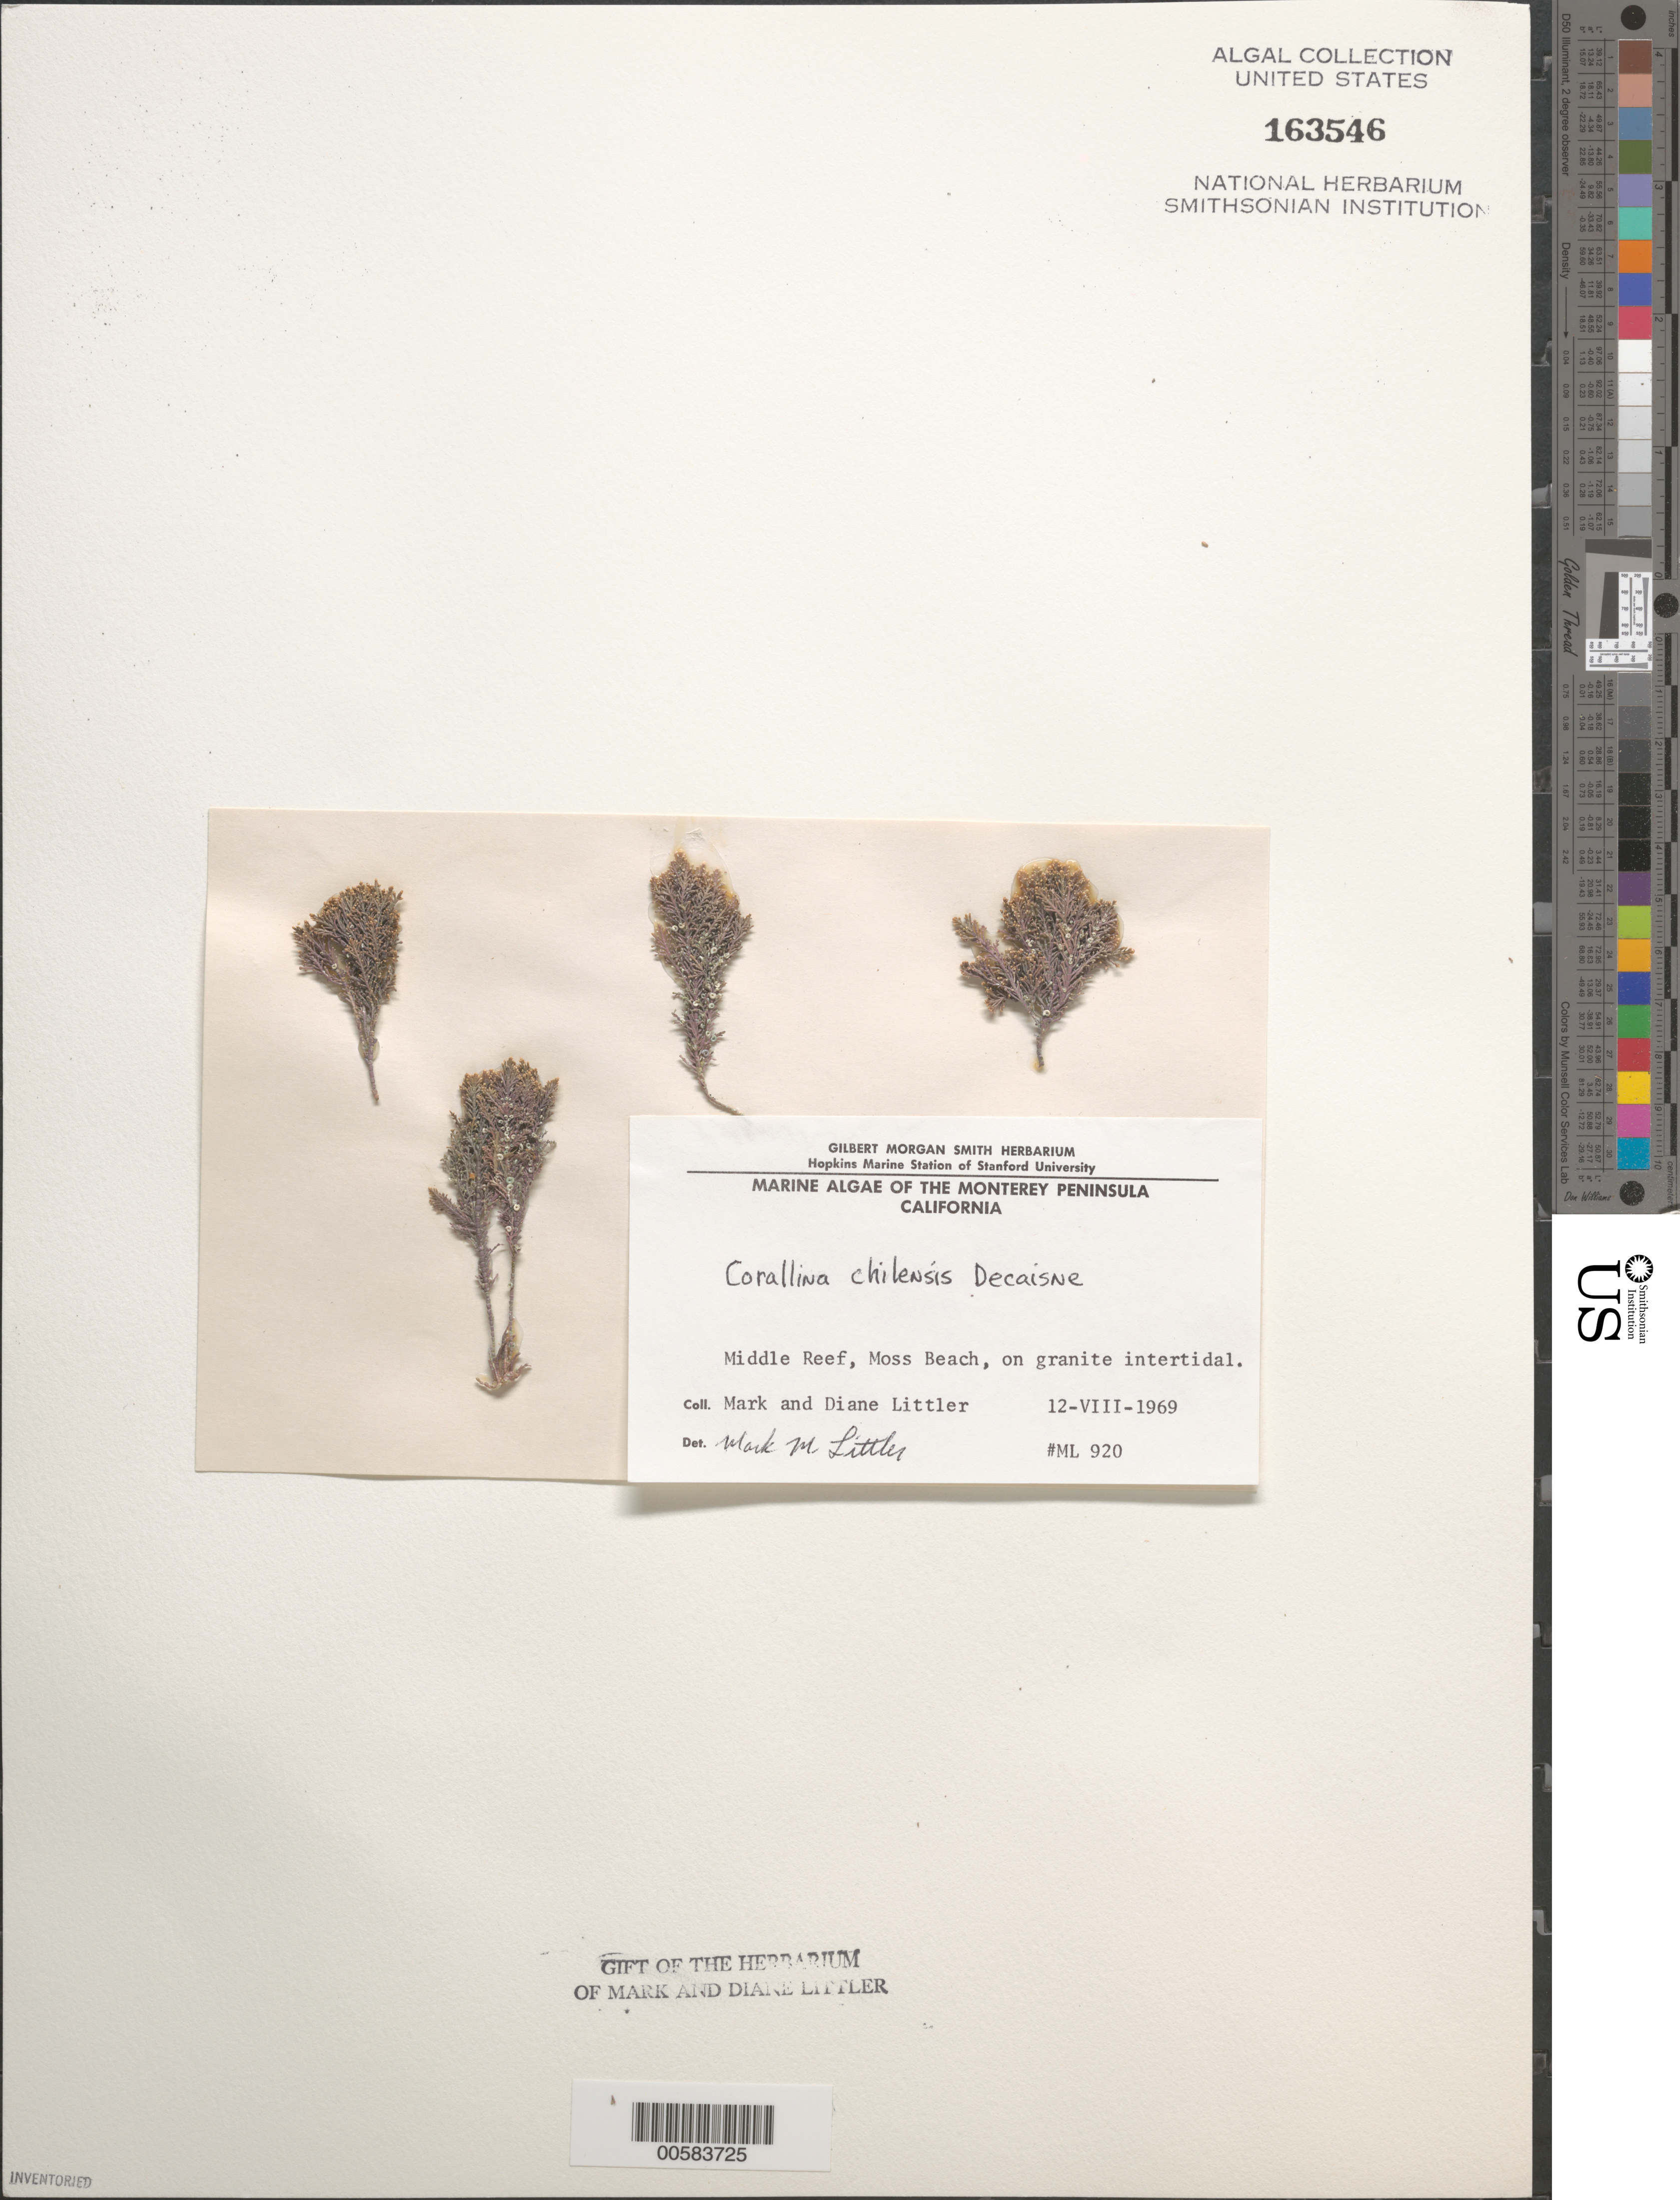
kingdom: Plantae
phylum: Rhodophyta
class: Florideophyceae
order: Corallinales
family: Corallinaceae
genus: Corallina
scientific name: Corallina officinalis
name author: L.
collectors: M. M. Littler & D. S. Littler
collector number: ML 920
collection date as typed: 12 Aug 1969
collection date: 1969-08-12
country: United States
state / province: California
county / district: Monterey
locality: Middle Reef of Moss Beach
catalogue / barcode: US 163546